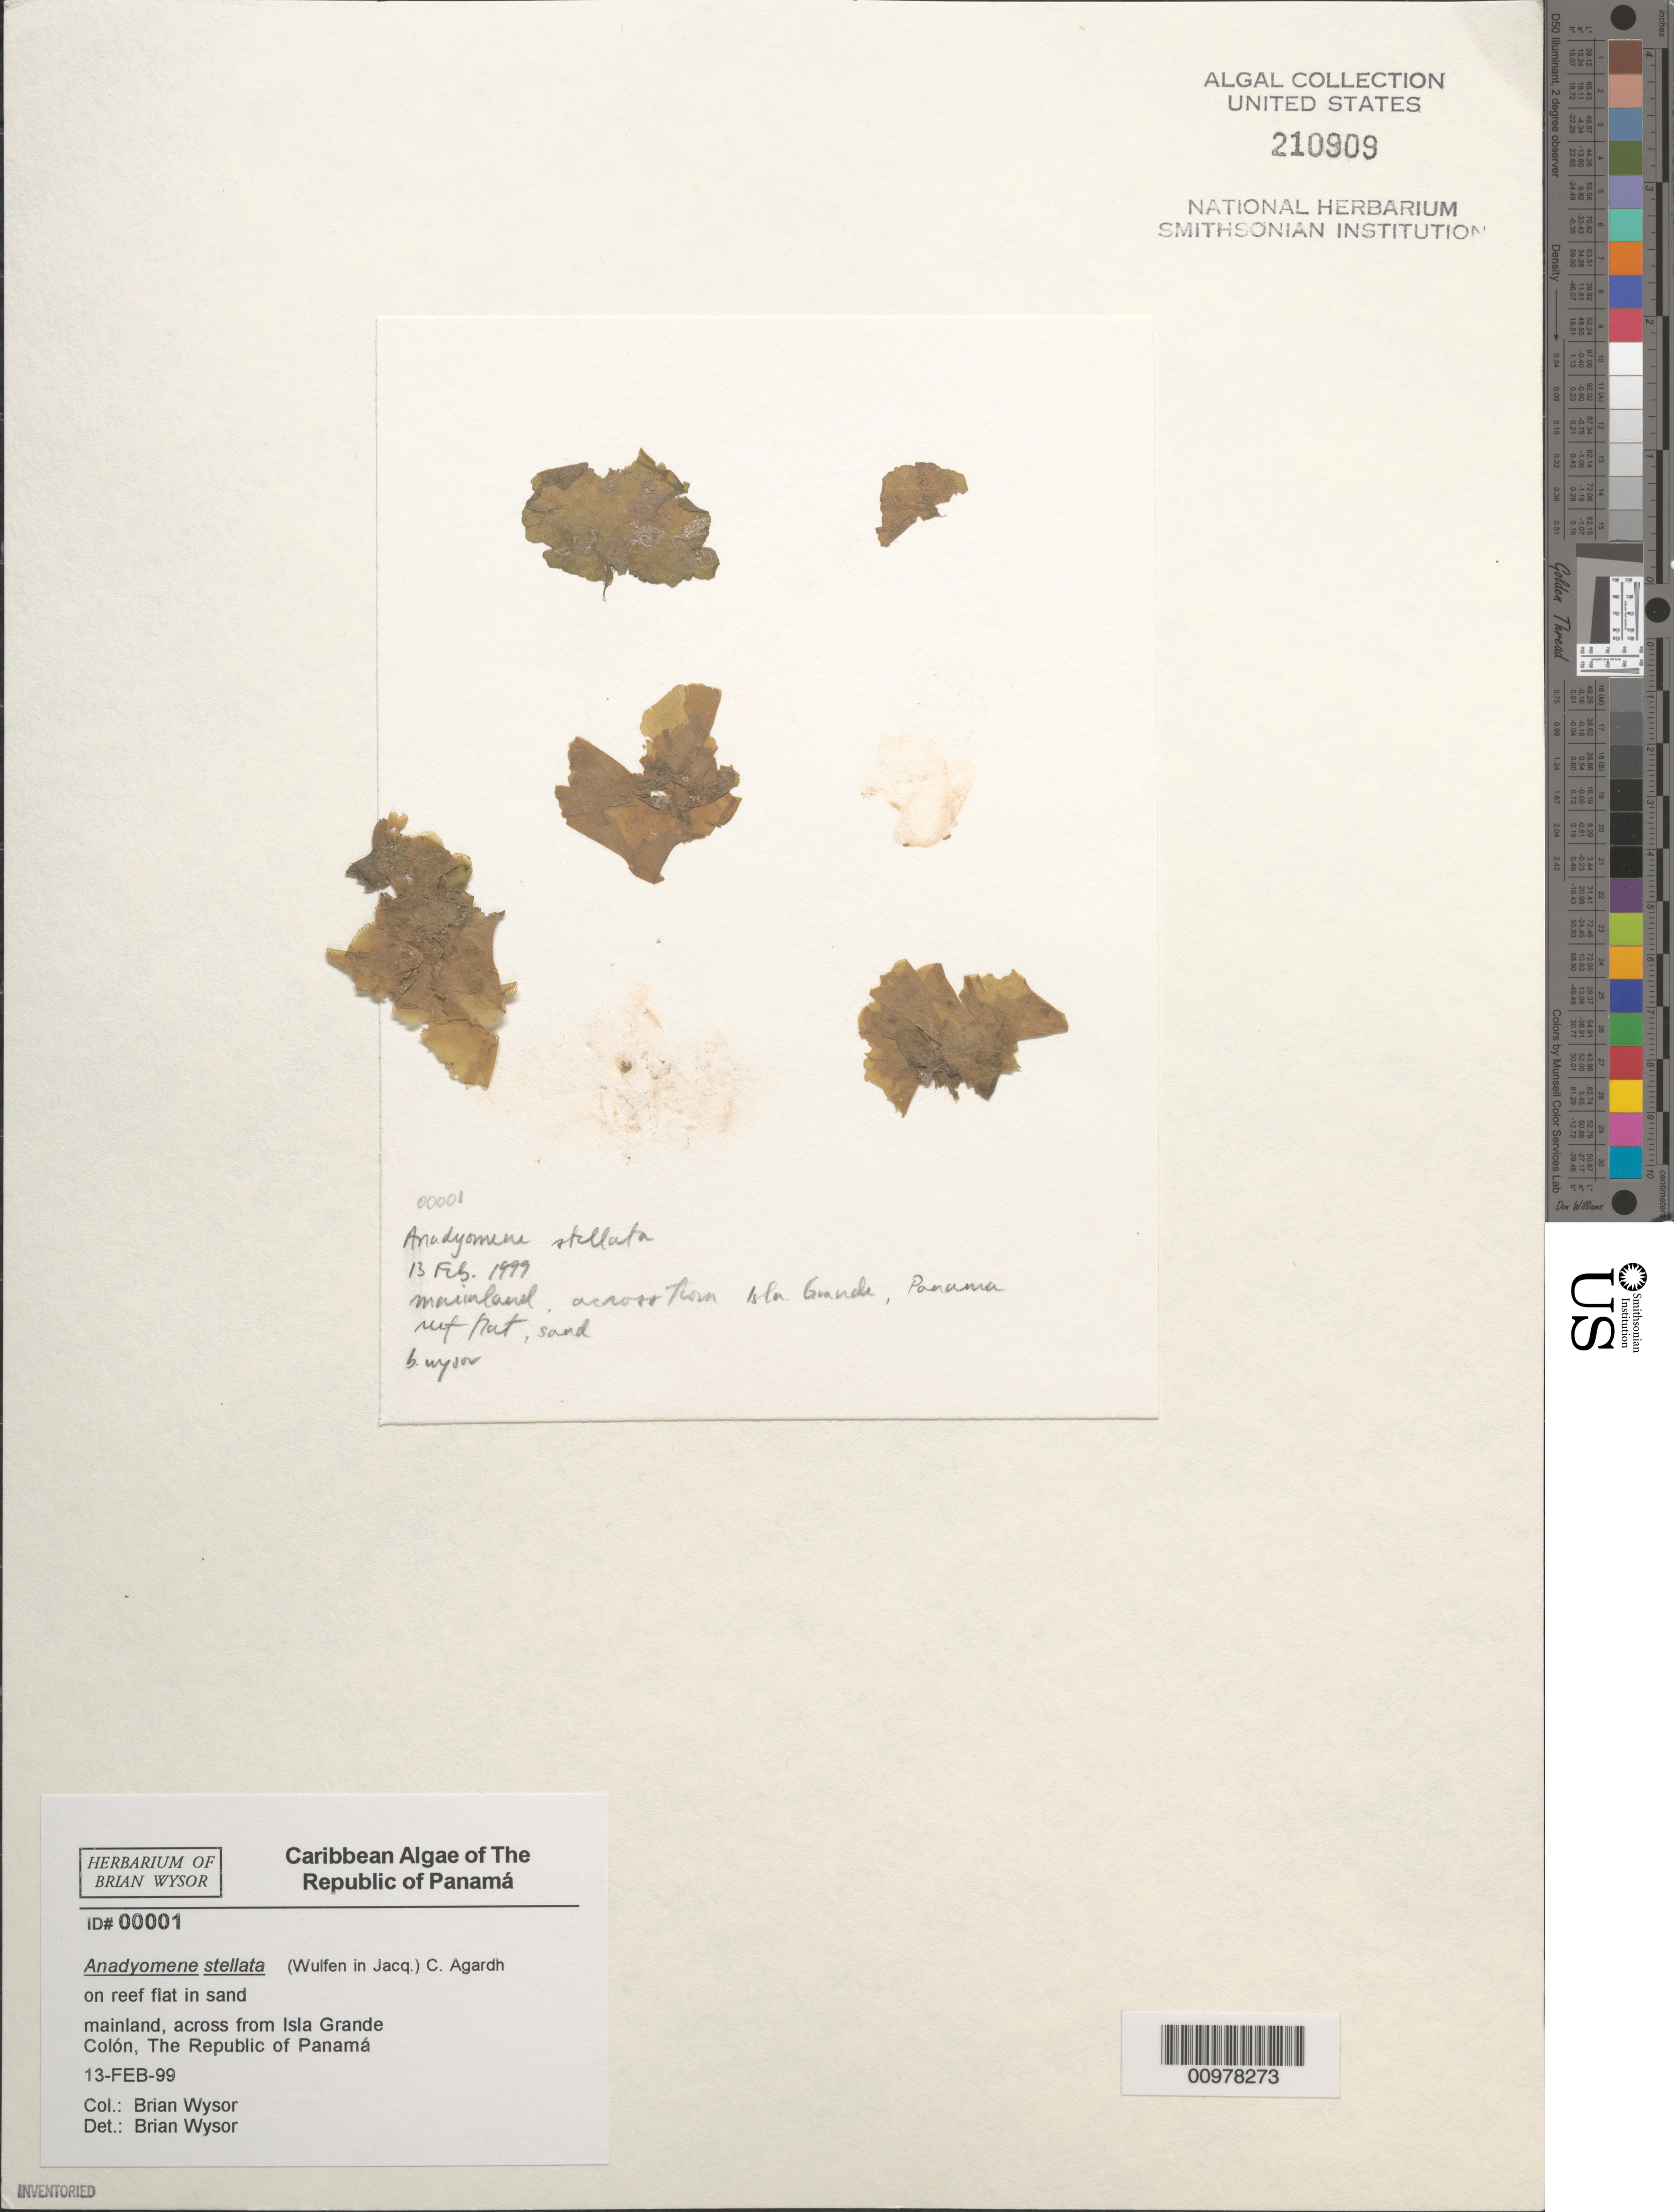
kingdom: Plantae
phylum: Chlorophyta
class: Ulvophyceae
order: Cladophorales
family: Anadyomenaceae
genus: Anadyomene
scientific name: Anadyomene stellata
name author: (Wulfen) C. Agardh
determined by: Wysor, B.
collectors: B. Wysor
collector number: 00001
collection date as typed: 13 Feb 1999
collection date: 1999-02-13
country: Panama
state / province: Colón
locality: Mainland, across from Isla Grande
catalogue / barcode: US 210909